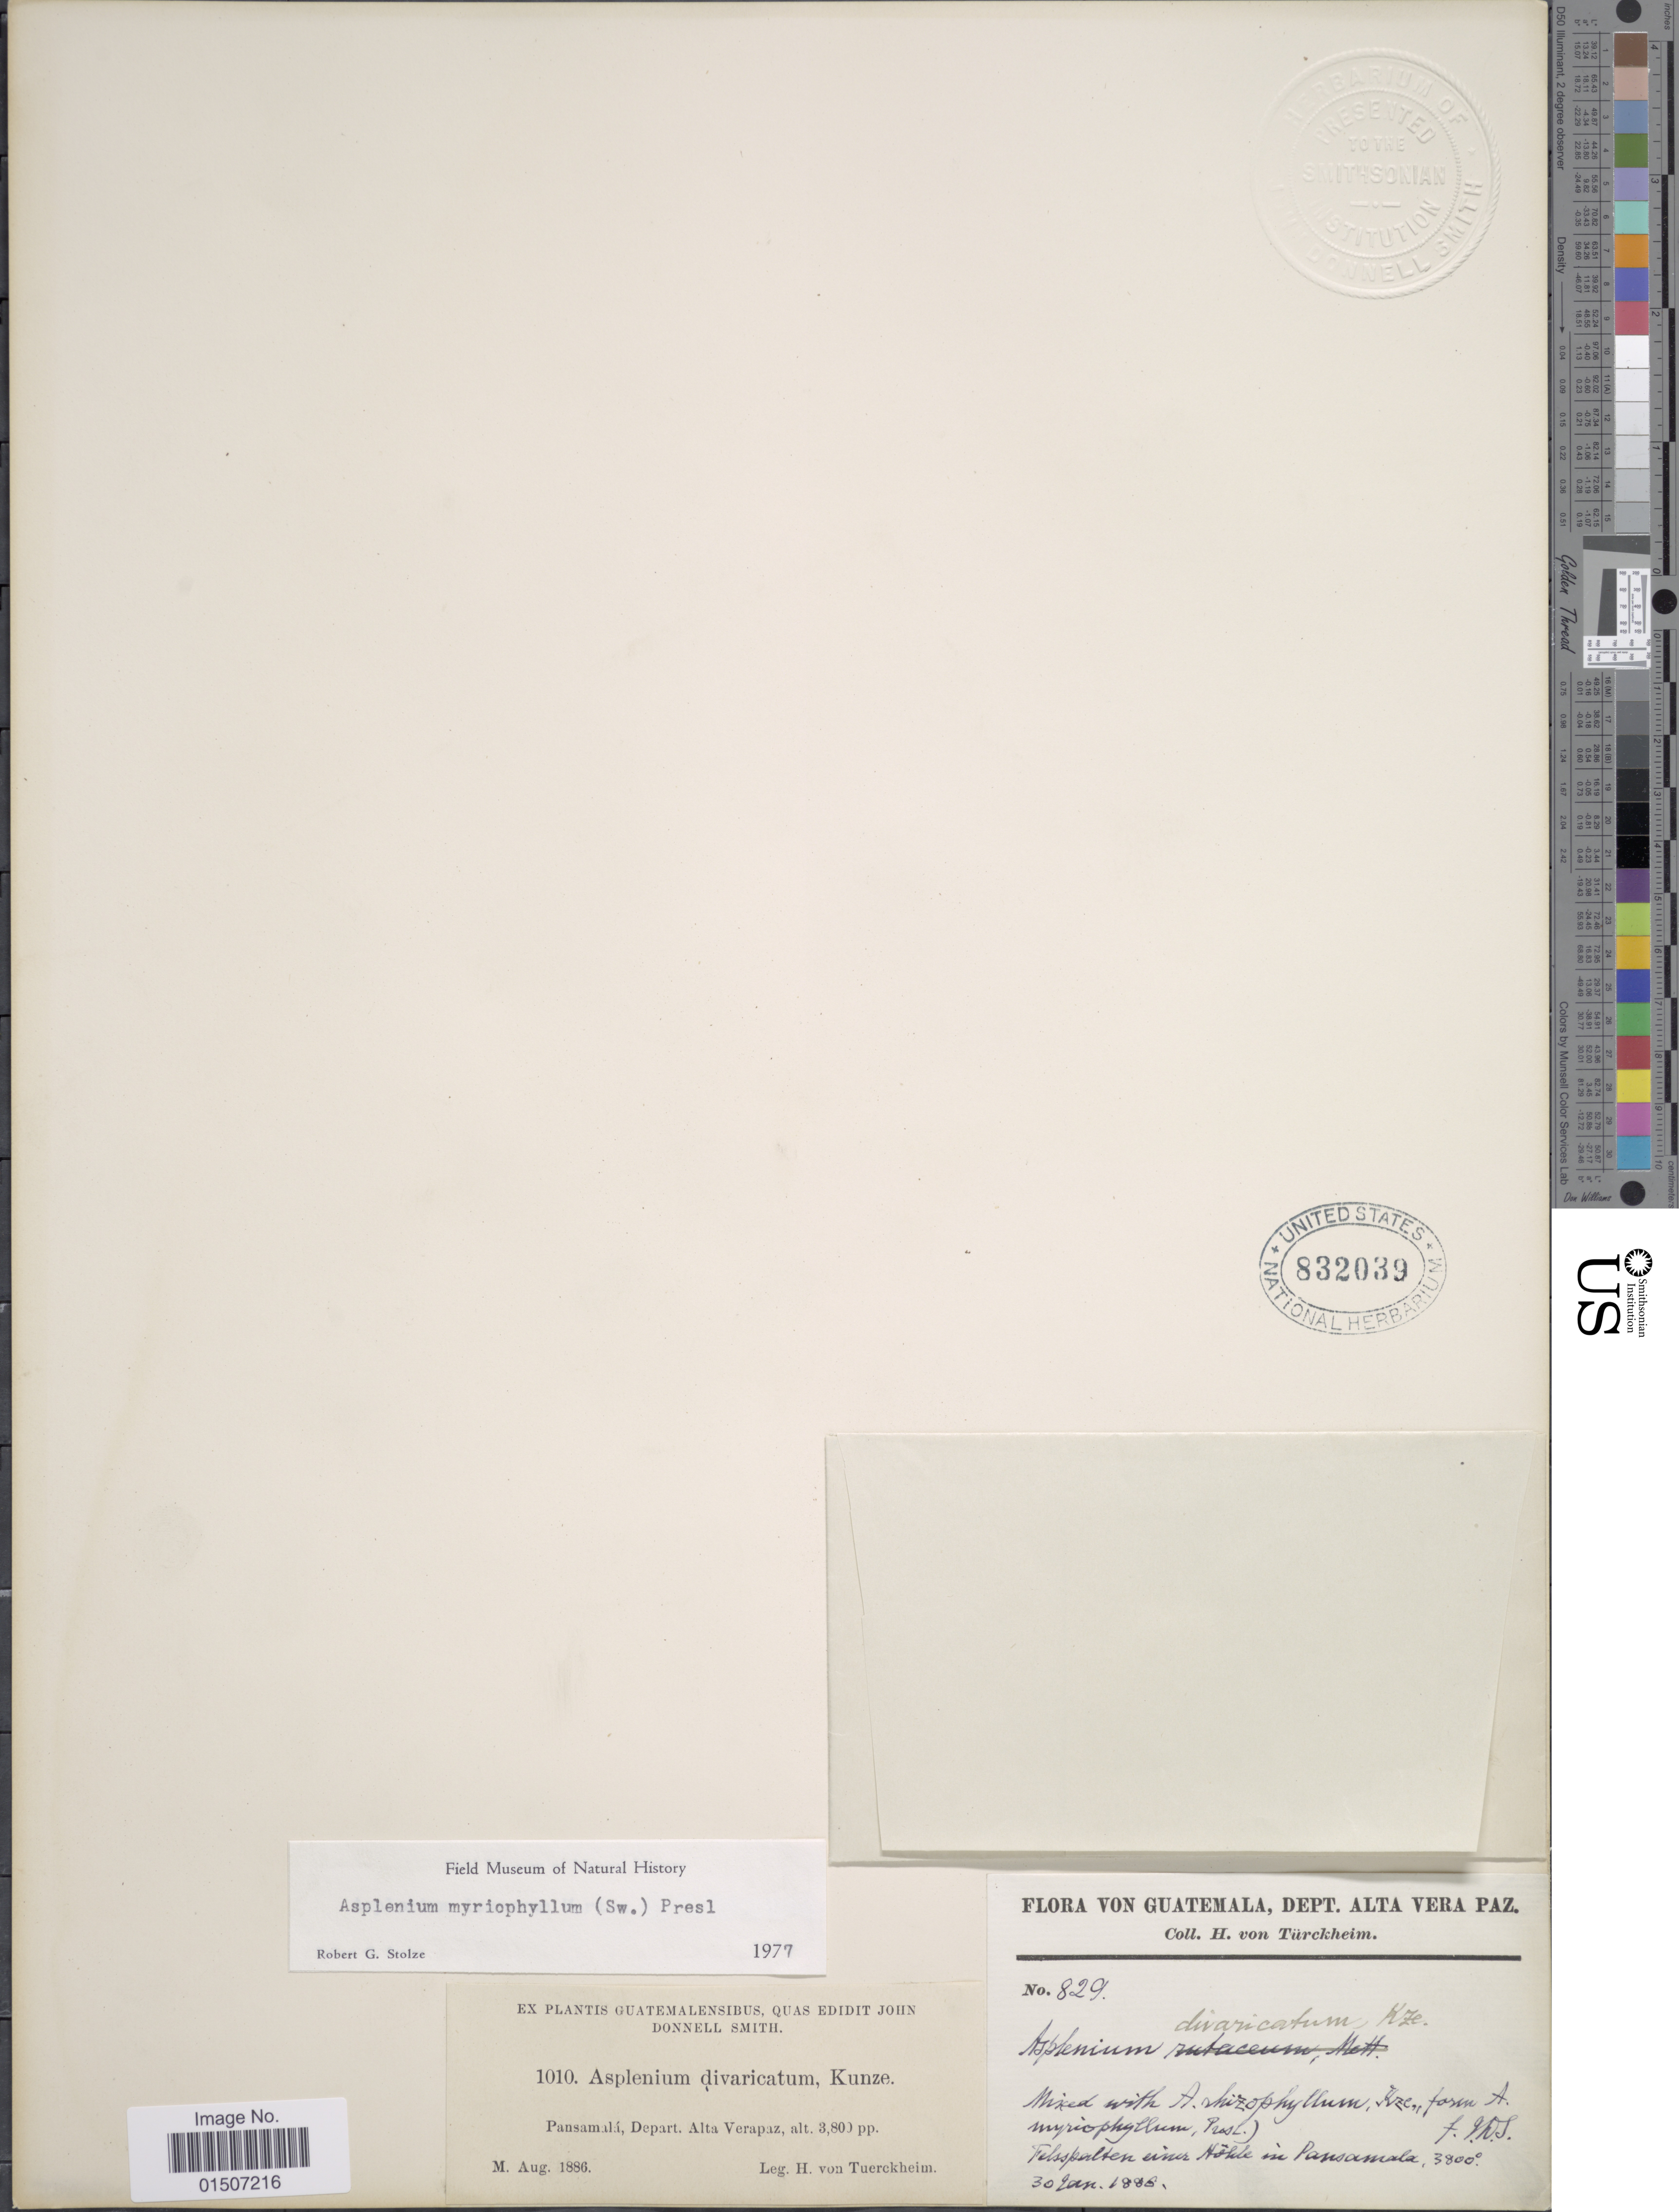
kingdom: Plantae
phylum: Tracheophyta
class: Polypodiopsida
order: Polypodiales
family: Aspleniaceae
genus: Asplenium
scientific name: Asplenium myriophyllum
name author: (Sw.) C. Presl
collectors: H. von Türckheim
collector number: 829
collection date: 1886-01-30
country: Guatemala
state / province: Alta Verapaz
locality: Dept Alta Verpaz, Felsspalten einer Höhle in Pansamala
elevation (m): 1158